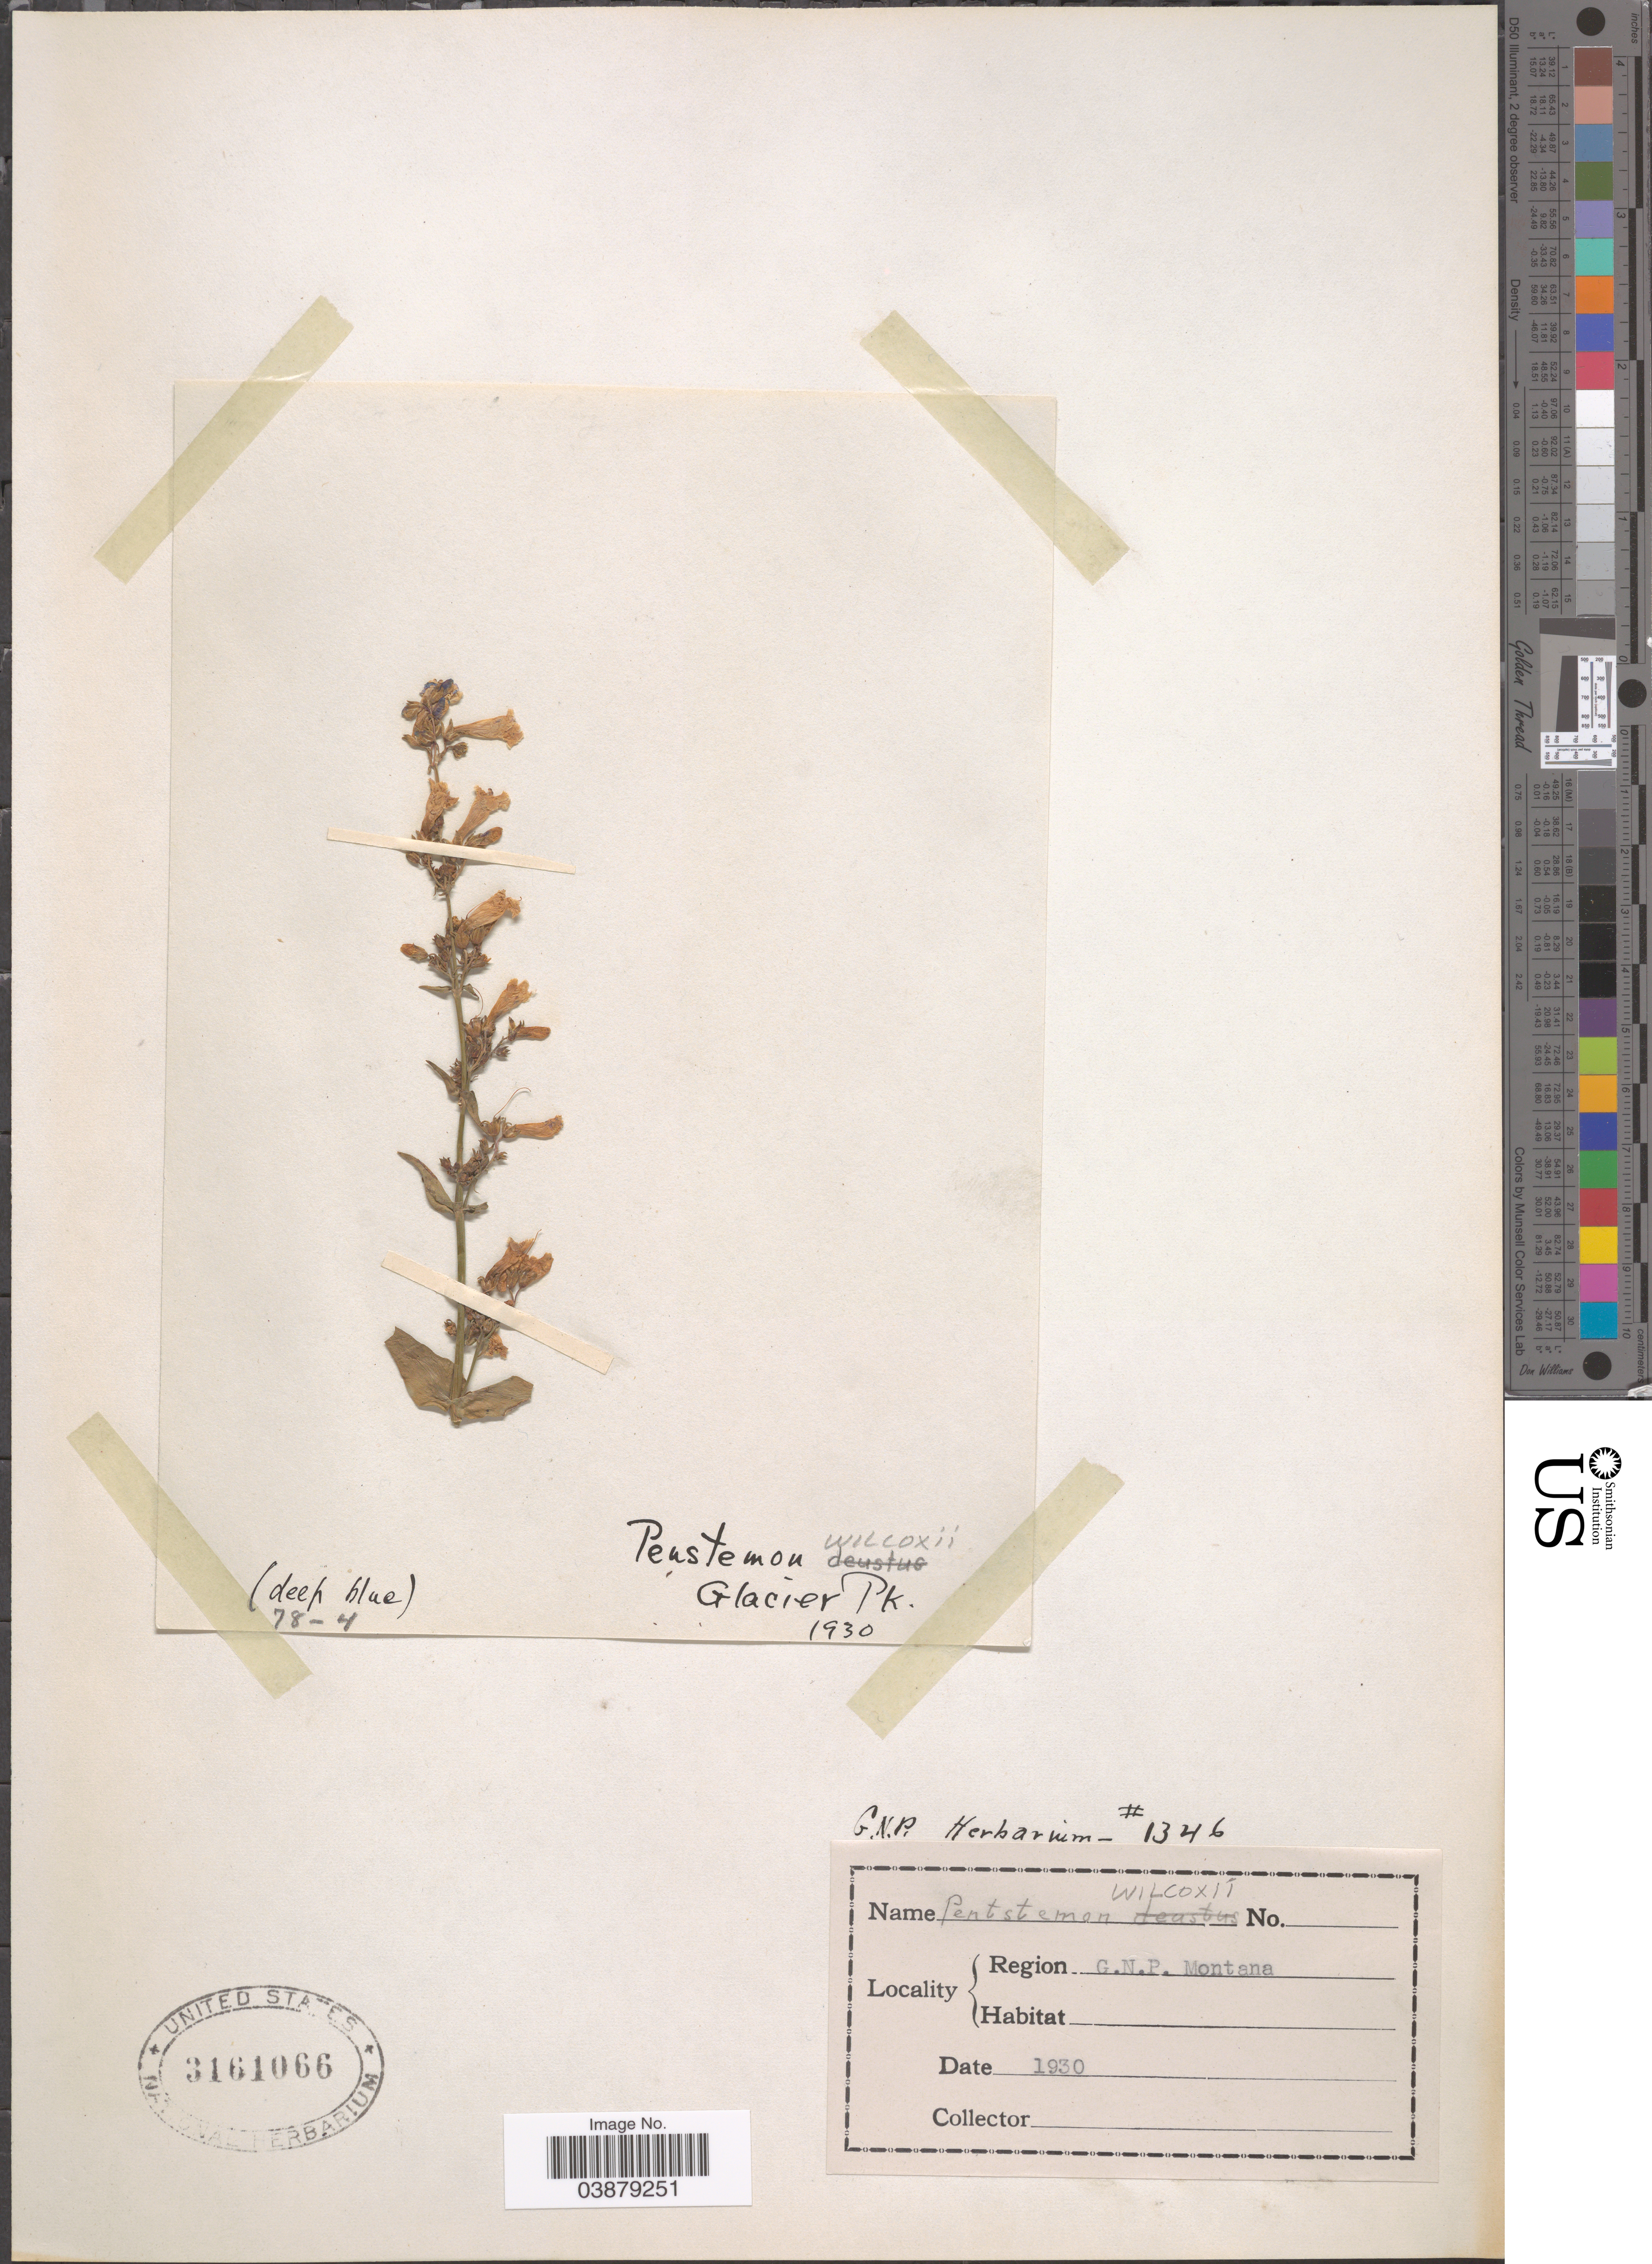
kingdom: Plantae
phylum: Tracheophyta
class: Magnoliopsida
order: Lamiales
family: Plantaginaceae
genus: Penstemon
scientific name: Penstemon wilcoxii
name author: Rydb.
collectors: ex herb. G. N. P.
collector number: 1346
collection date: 1930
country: United States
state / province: Montana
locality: Region G.N.P. Montana. Glacier Pk.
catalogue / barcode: US 3161066